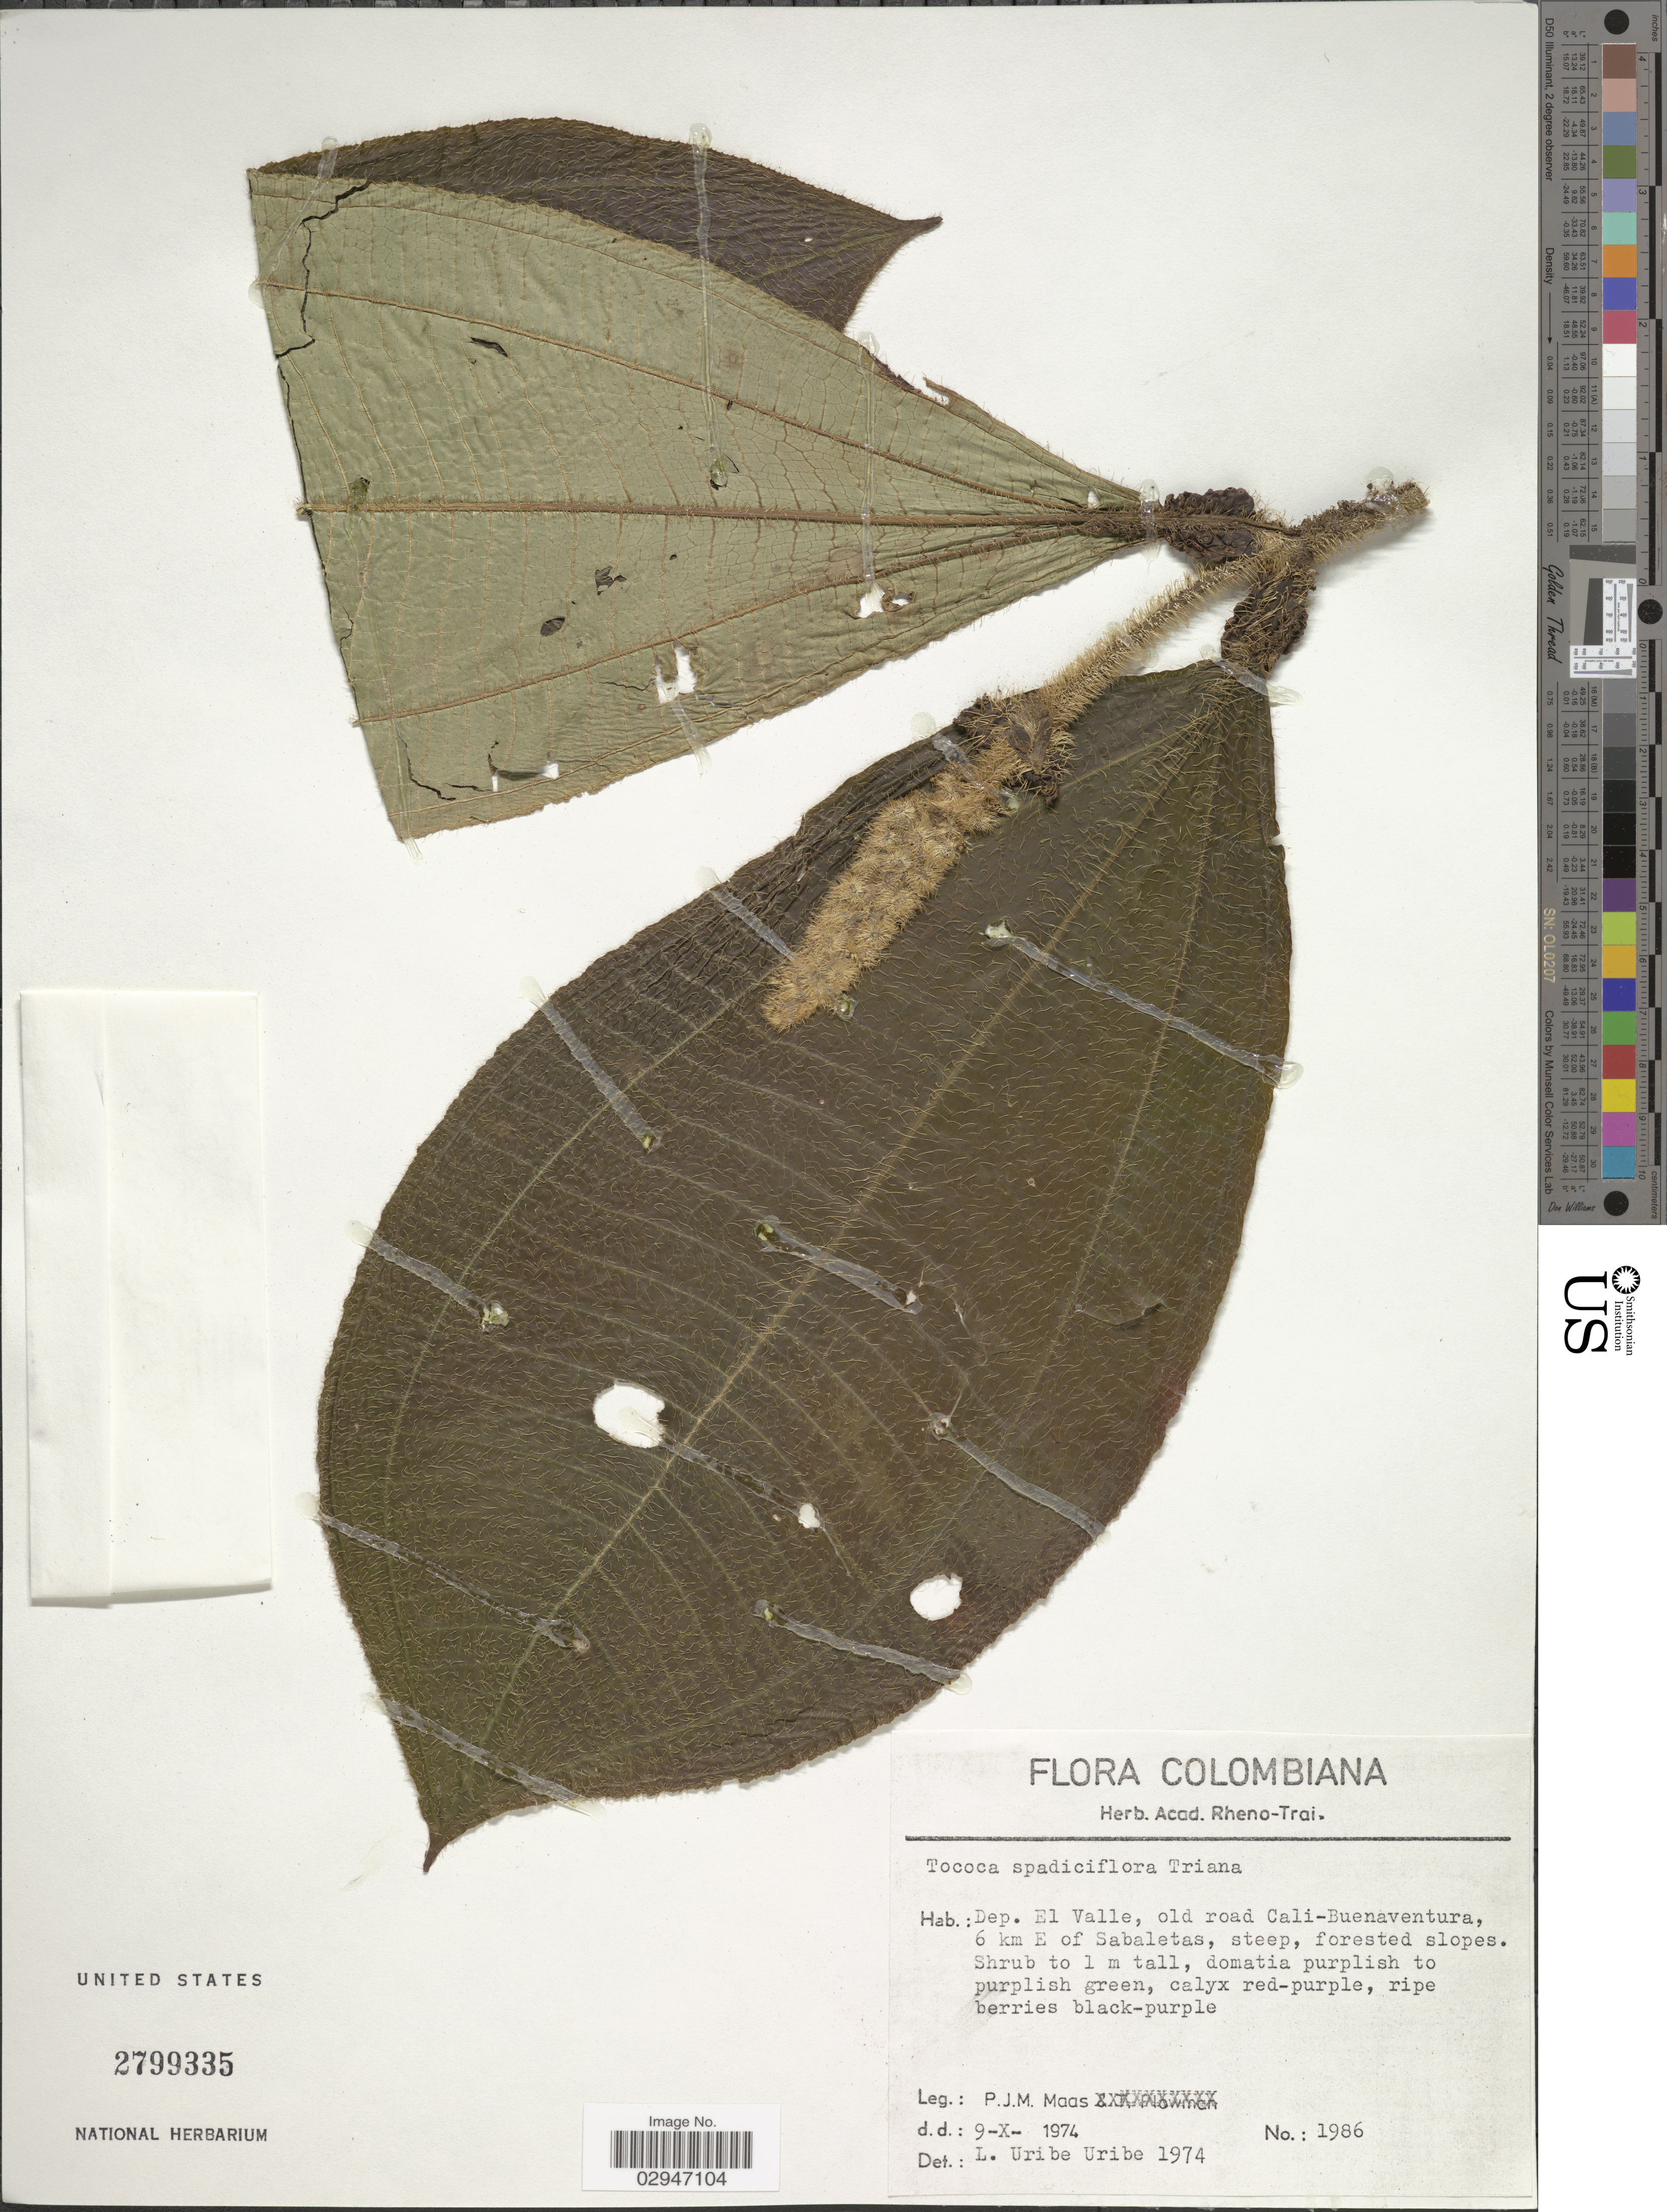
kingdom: Plantae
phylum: Tracheophyta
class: Magnoliopsida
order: Myrtales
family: Melastomataceae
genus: Tococa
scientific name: Tococa spadiciflora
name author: Triana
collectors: P. Maas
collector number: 1986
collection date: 1974-10-09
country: Colombia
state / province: Valle del Cauca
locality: Dep. El Valle, old road Cali-Buenaventura, 6 km E of Sabaletas.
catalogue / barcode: US 2799335